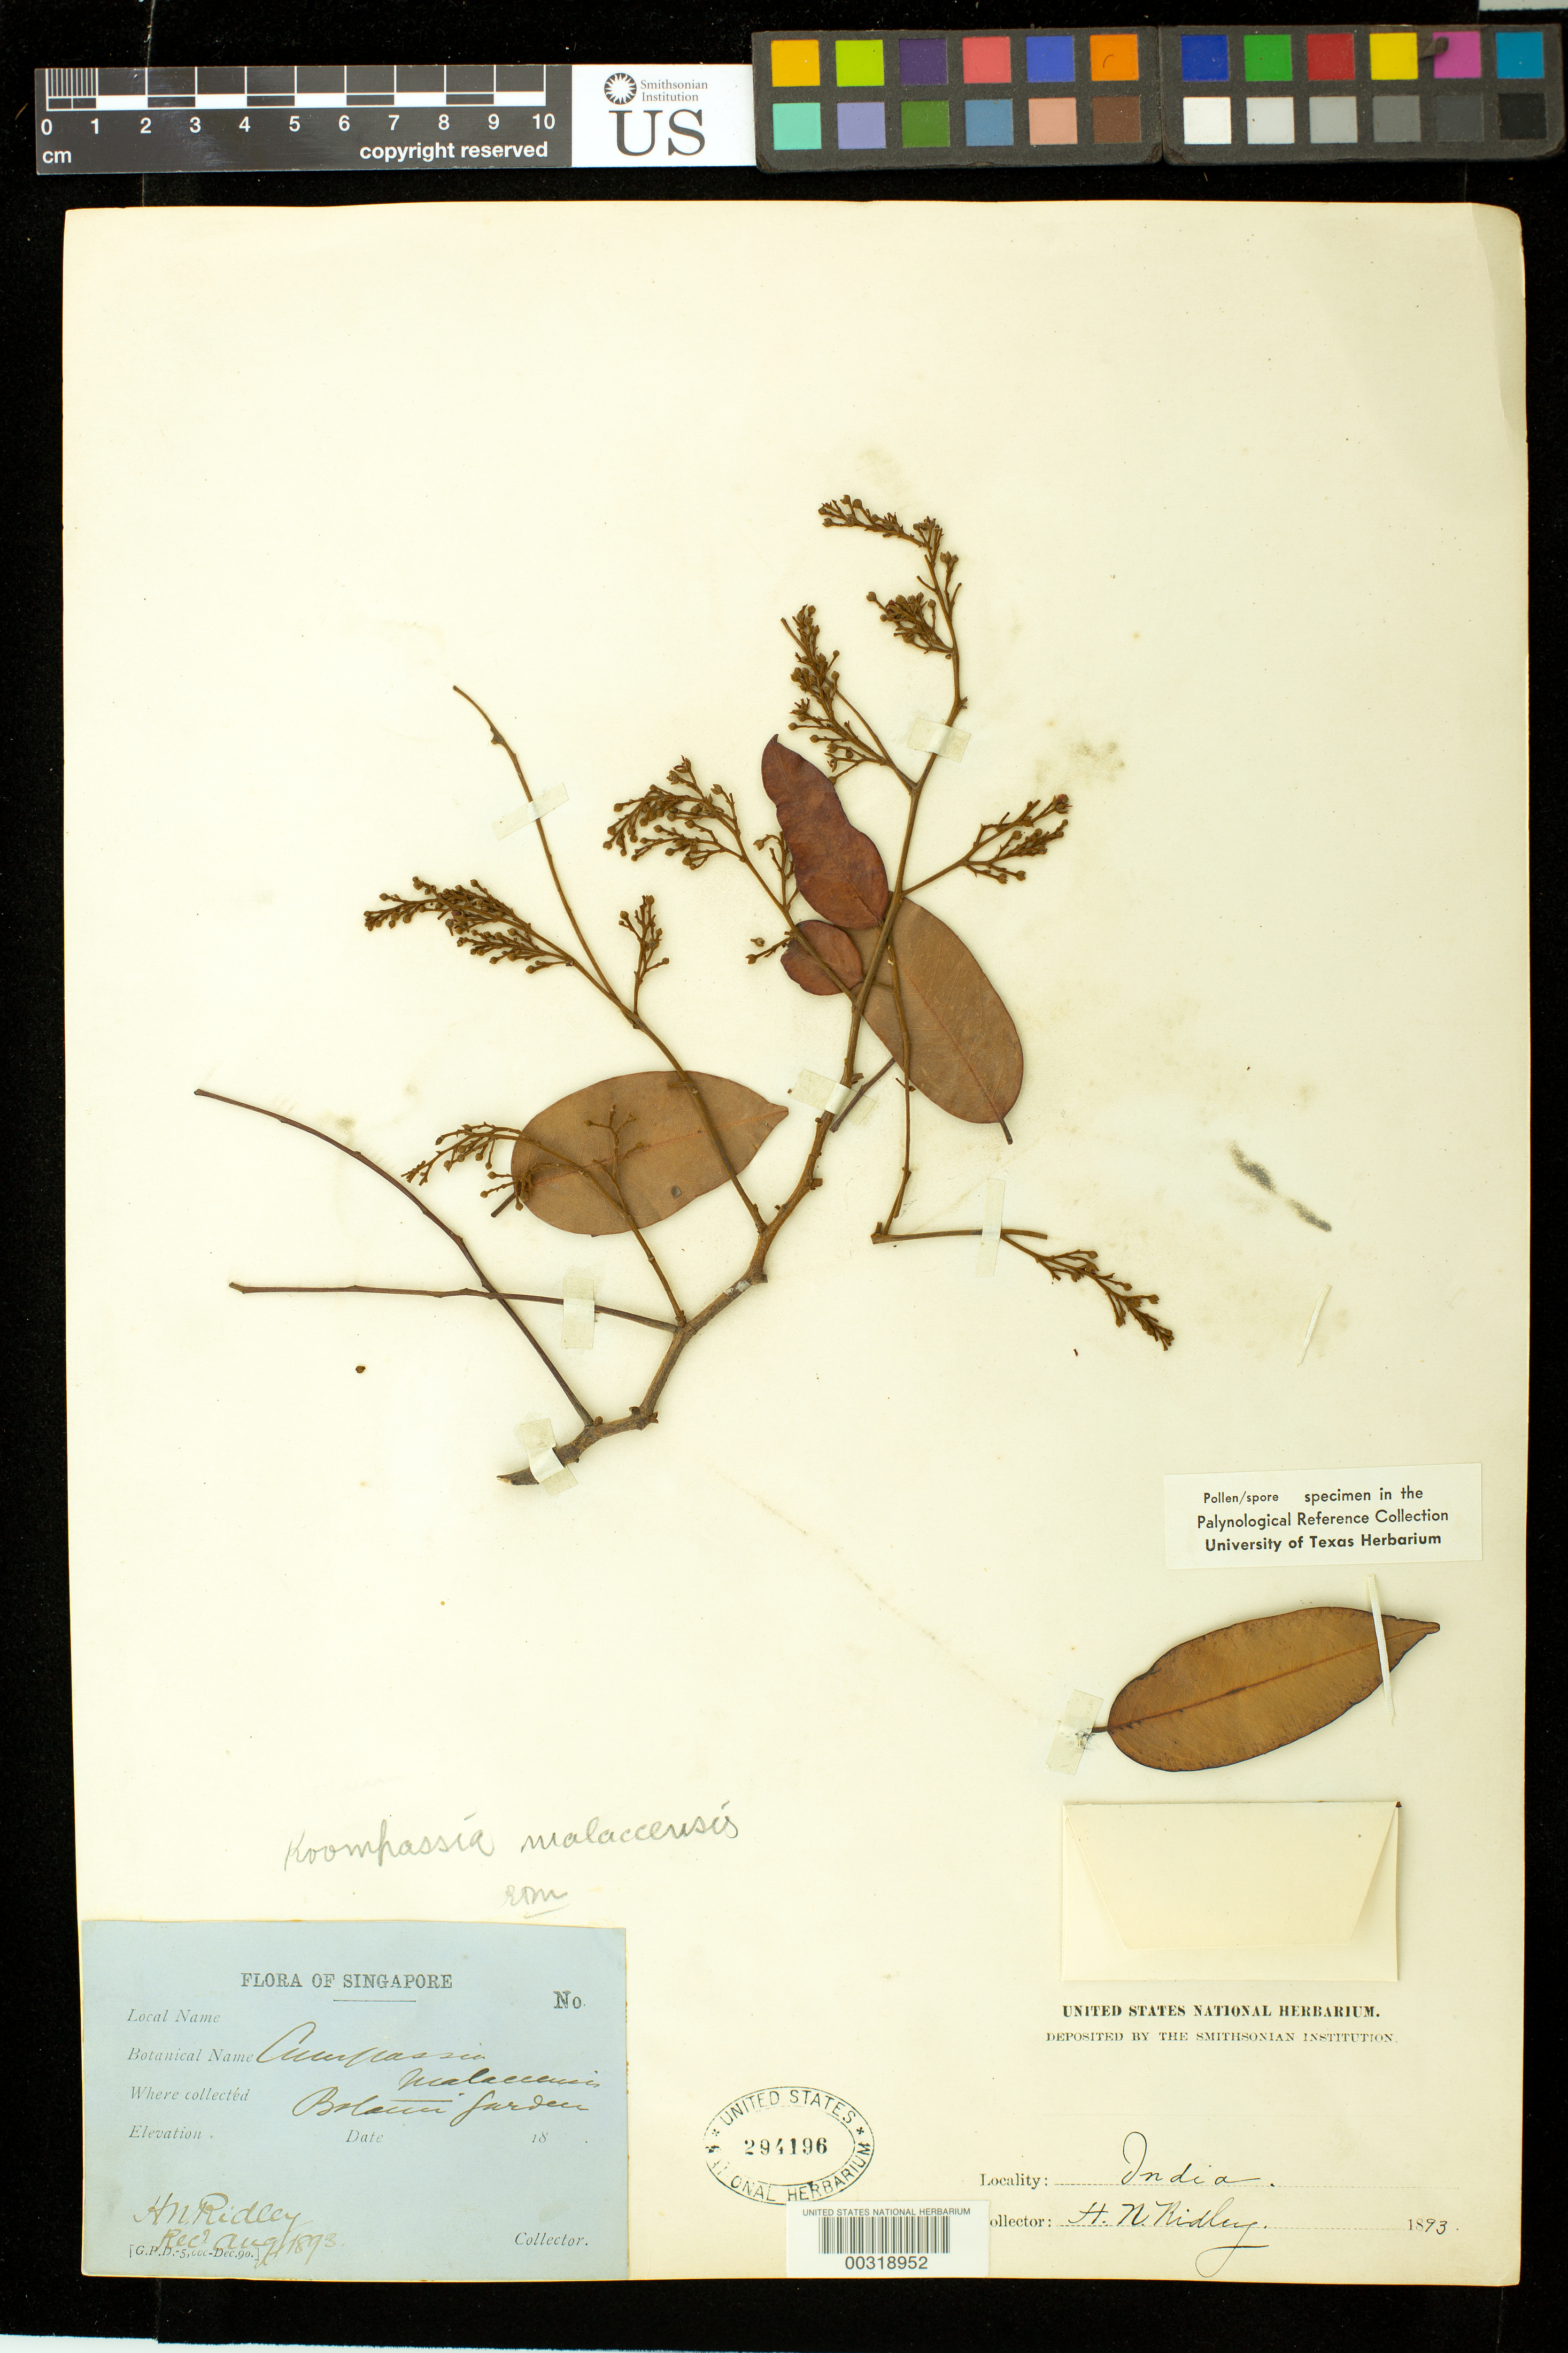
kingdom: Plantae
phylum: Tracheophyta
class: Magnoliopsida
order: Fabales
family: Fabaceae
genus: Koompassia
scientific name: Koompassia malaccensis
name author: Maingay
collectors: H. N. Ridley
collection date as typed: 1893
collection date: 1893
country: Singapore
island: Singapore Island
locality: Botanical garden [Malay Peninsula]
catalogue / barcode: US 294196